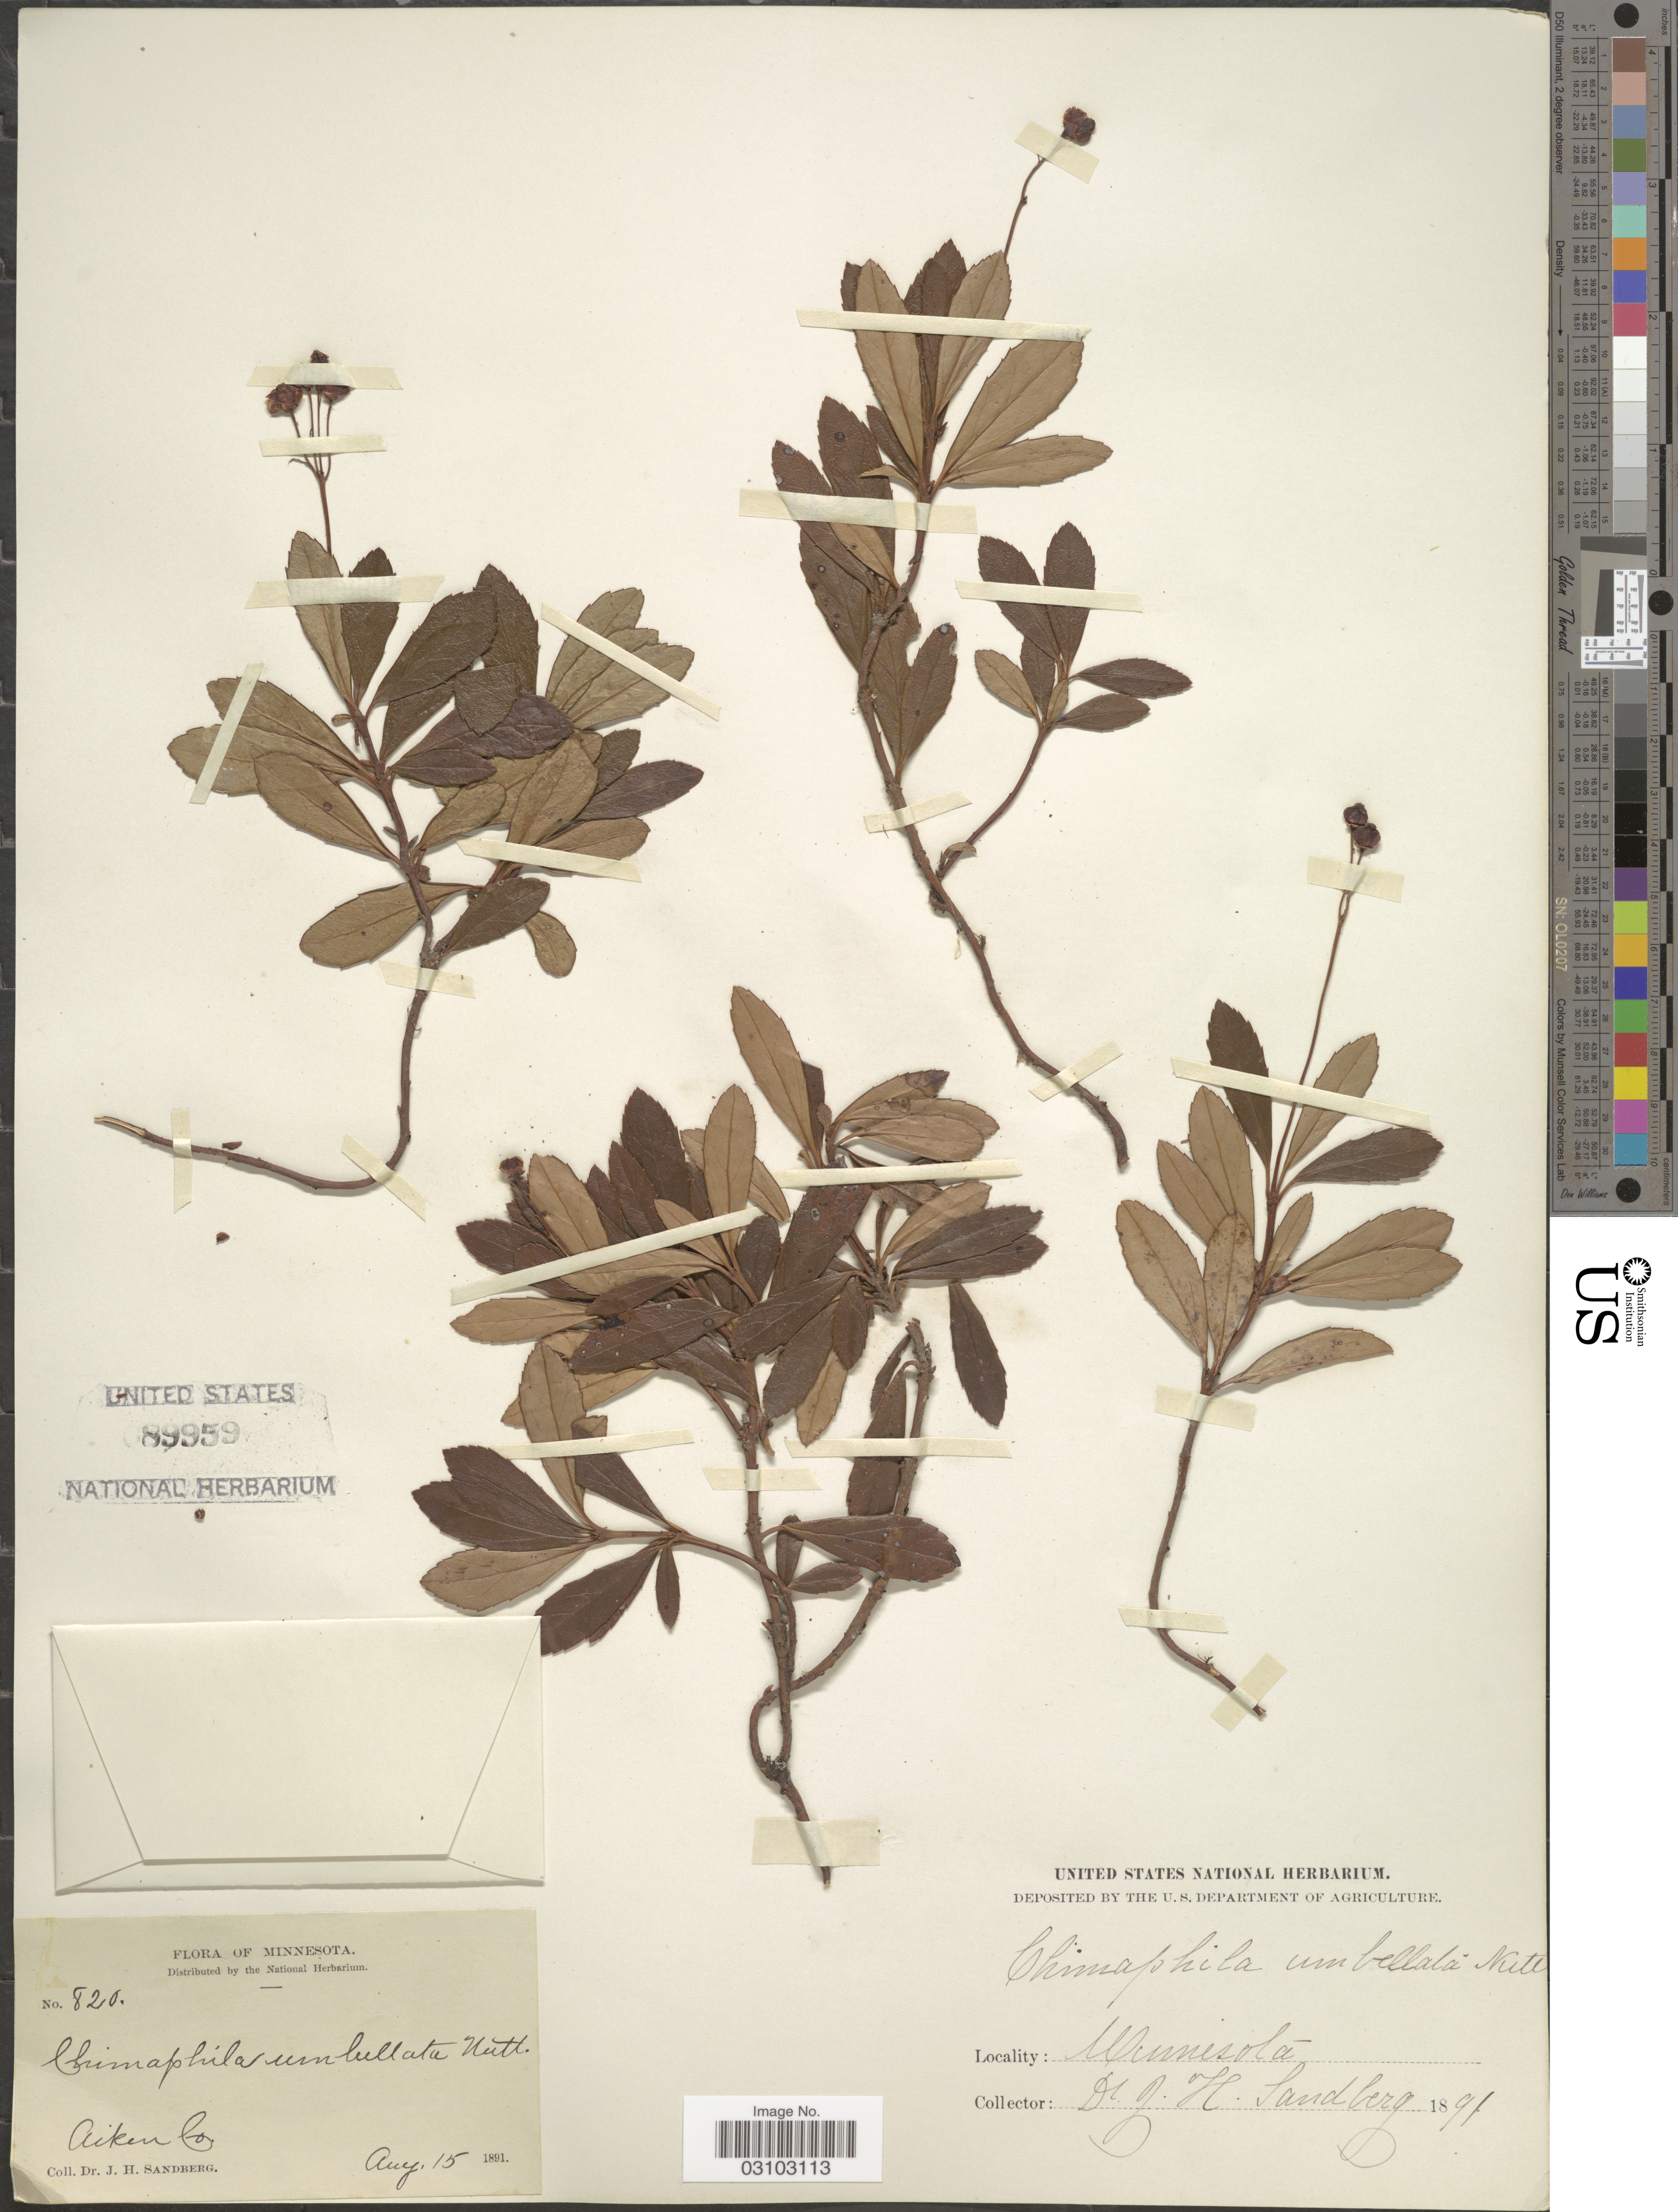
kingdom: Plantae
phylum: Tracheophyta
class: Magnoliopsida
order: Ericales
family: Ericaceae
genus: Chimaphila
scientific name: Chimaphila umbellata var. occidentalis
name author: (Rydb.) S.F. Blake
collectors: J. H. Sandberg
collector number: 820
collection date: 1891-08-15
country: United States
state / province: Minnesota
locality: Aiken Co.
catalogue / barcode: US 89959